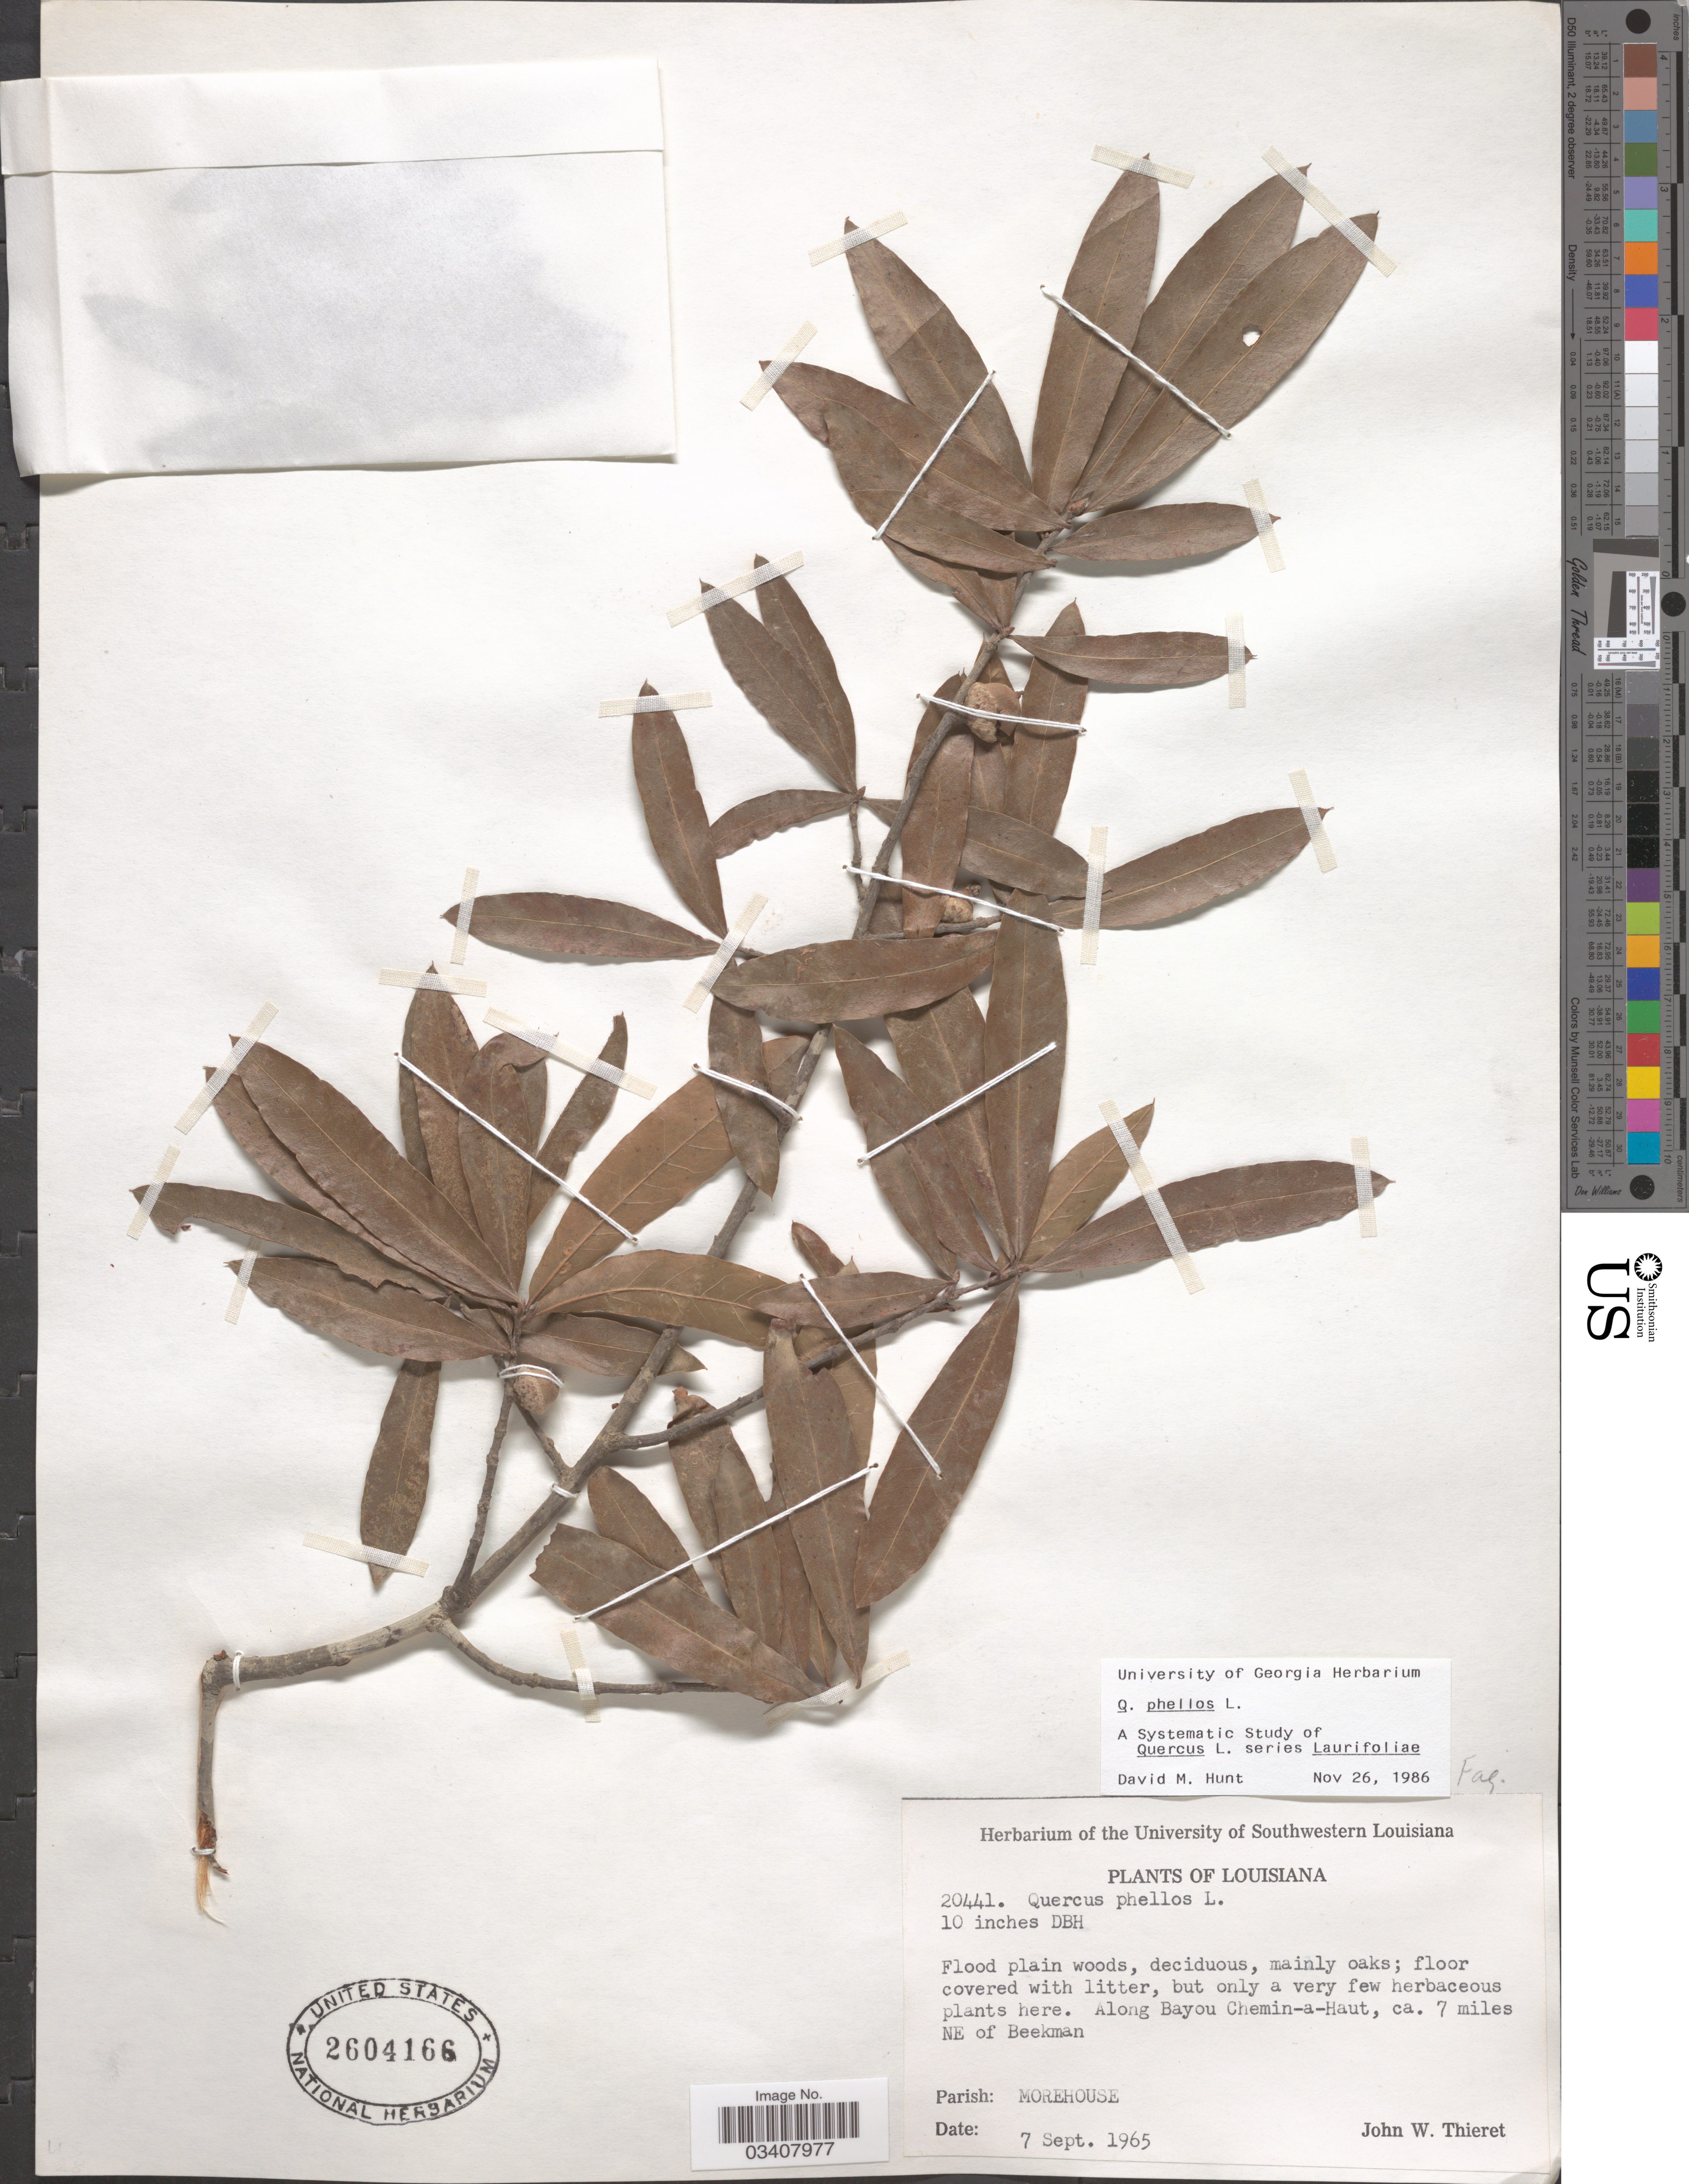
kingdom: Plantae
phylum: Tracheophyta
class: Magnoliopsida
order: Fagales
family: Fagaceae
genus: Quercus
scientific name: Quercus phellos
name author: L.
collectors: J. W. Thieret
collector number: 20441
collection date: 1965-09-07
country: United States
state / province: Louisiana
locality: Along Bayou Chemin-a-Haut, ca. 7 miles NE of Beekman. Parish: Morehouse.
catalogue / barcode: US 2604166